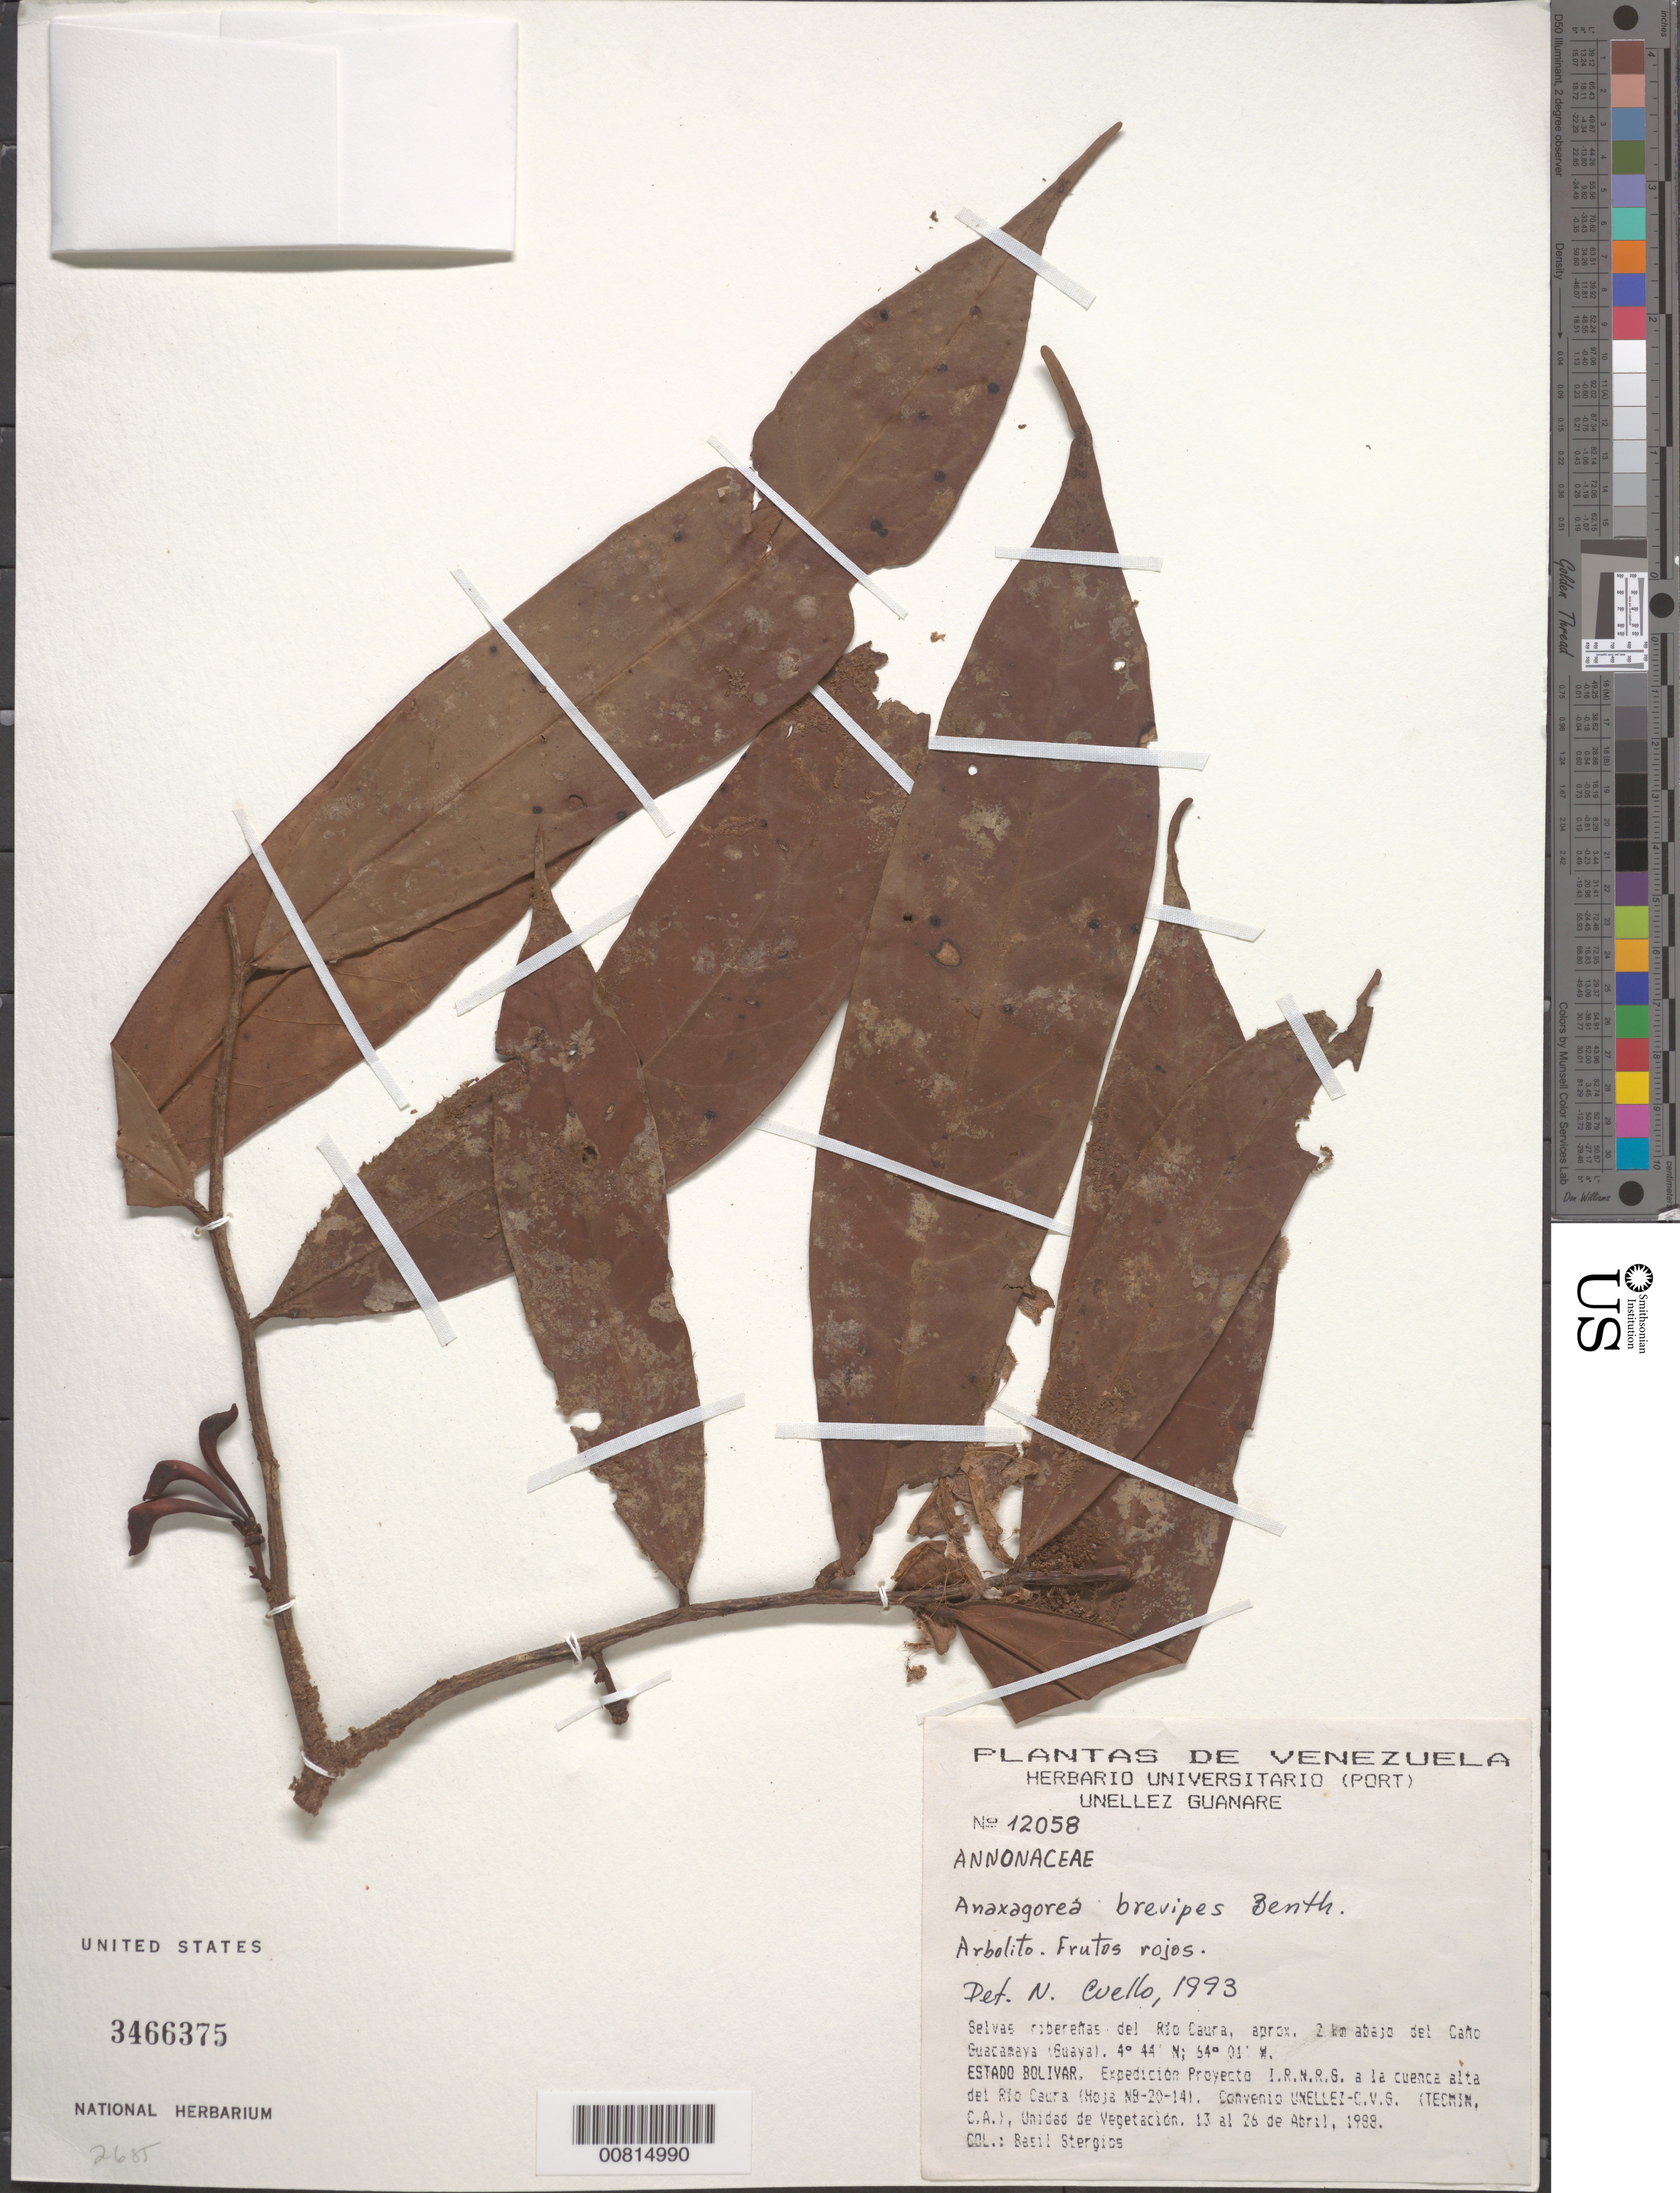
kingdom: Plantae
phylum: Tracheophyta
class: Magnoliopsida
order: Magnoliales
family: Annonaceae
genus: Anaxagorea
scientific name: Anaxagorea brevipes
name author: Benth.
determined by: Cuello, Nidia L.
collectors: B. G. Stergios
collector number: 12058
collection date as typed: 13-Apr-88 to 26-Apr-88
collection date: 1988-04-13/1988-04-26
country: Venezuela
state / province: Bolívar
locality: Río Caura, 2 km del Caño Guacamaya (Guaya)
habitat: Selvas riberenas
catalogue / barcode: US 3466375